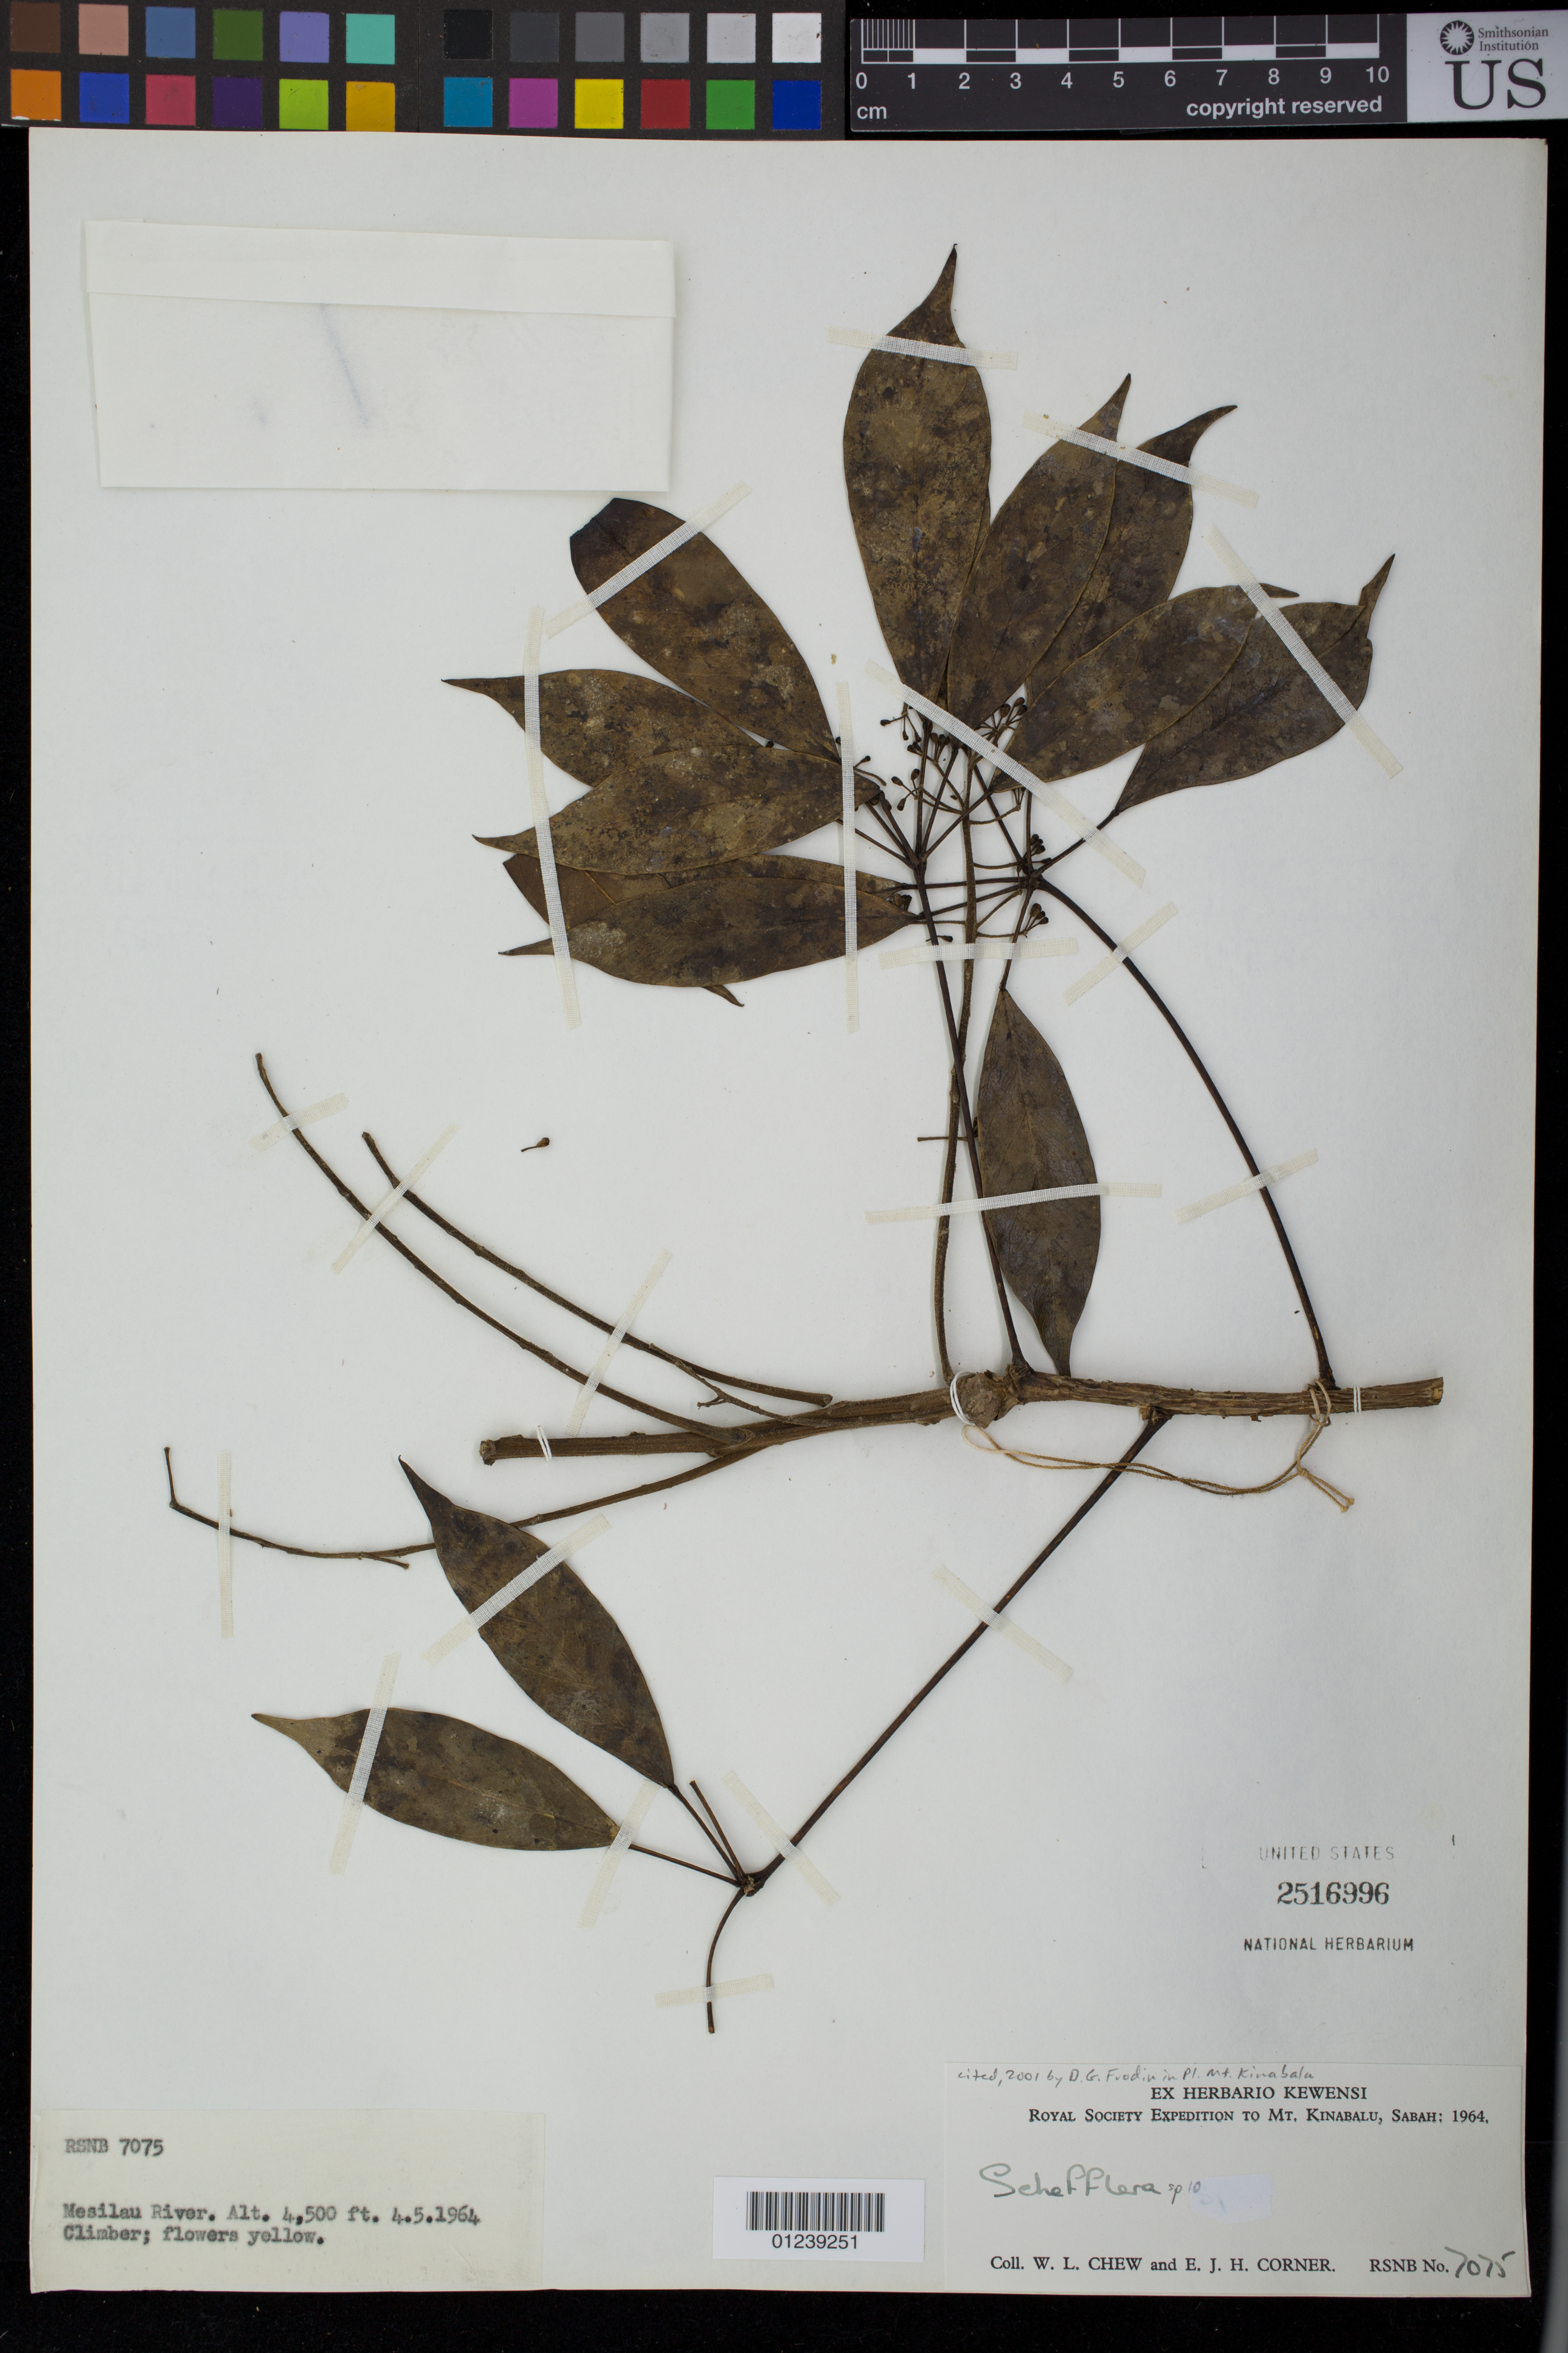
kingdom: Plantae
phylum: Tracheophyta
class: Magnoliopsida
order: Apiales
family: Araliaceae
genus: Schefflera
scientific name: Schefflera sp.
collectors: W. Chew & E. Corner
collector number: RSNB 7075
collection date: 1964-05-04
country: Malaysia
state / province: Sabah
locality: Mesilau River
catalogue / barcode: US 2516996